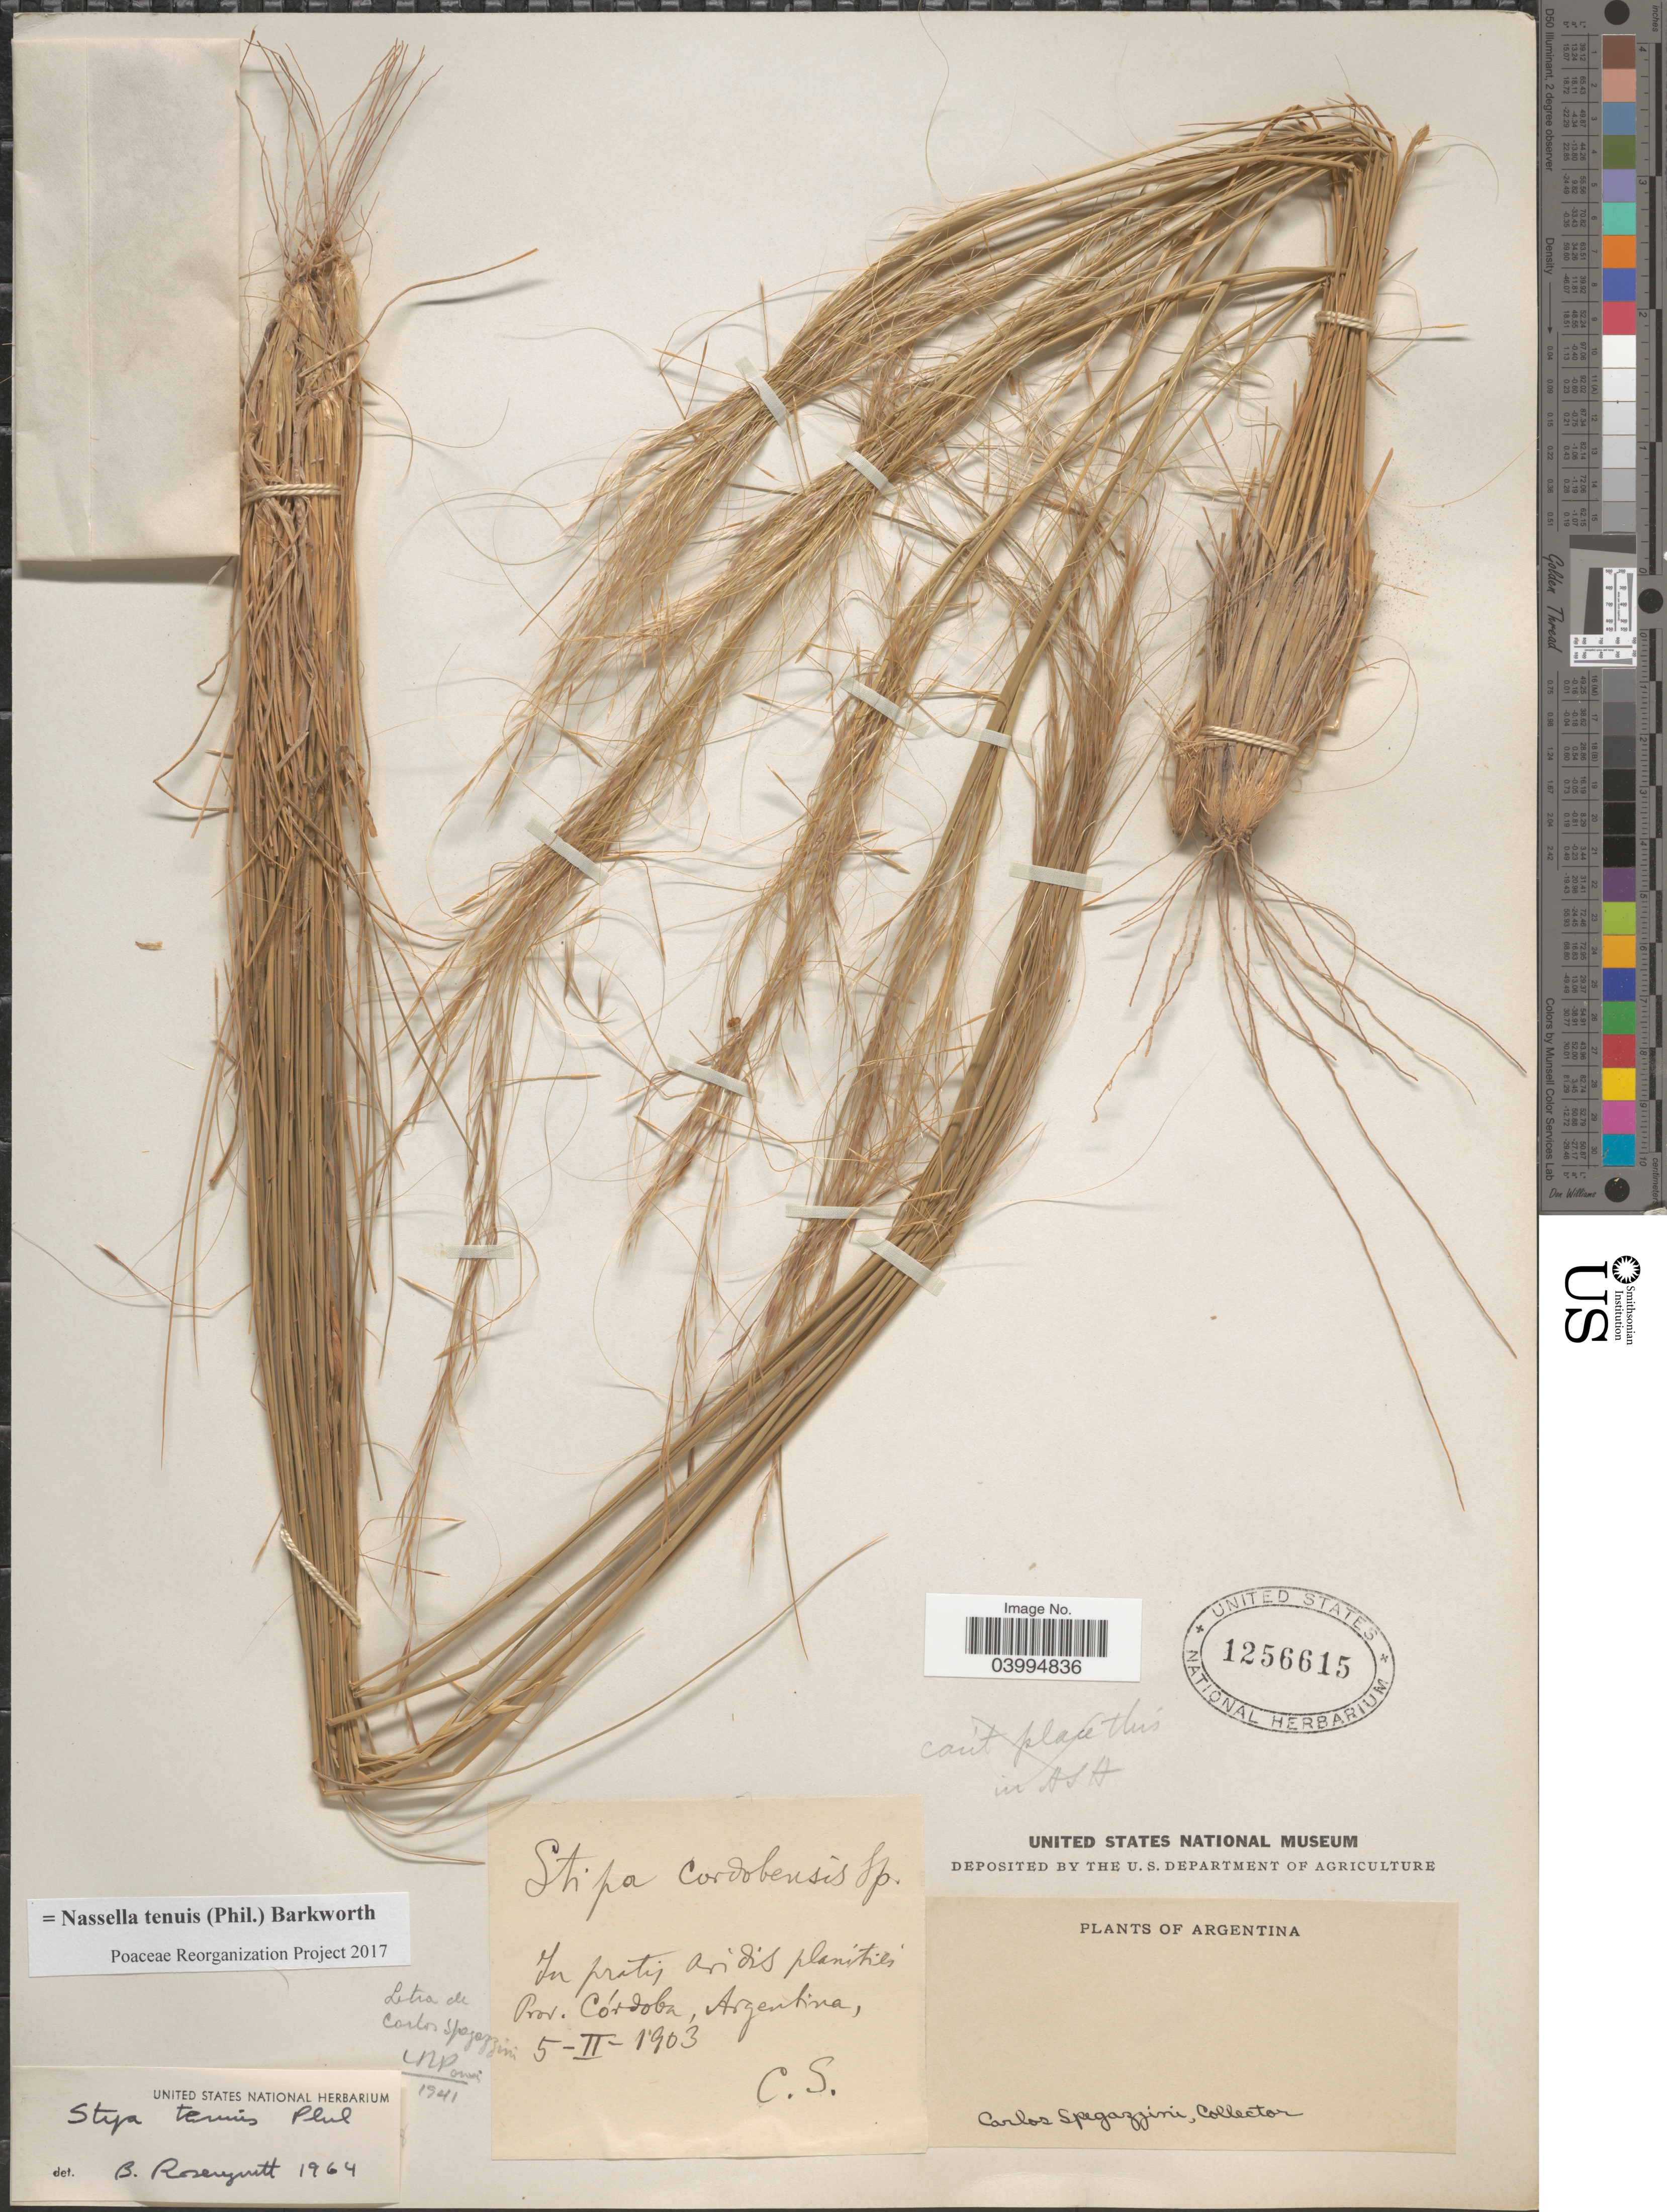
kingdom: Plantae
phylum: Tracheophyta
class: Liliopsida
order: Poales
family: Poaceae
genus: Nassella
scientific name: Nassella tenuis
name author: (Phil.) Barkworth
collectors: C. L. Spegazzini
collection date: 1903-02-05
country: Argentina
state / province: Cordoba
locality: In pratis aridis planities Prov. Córdoba.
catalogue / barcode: US 1256615